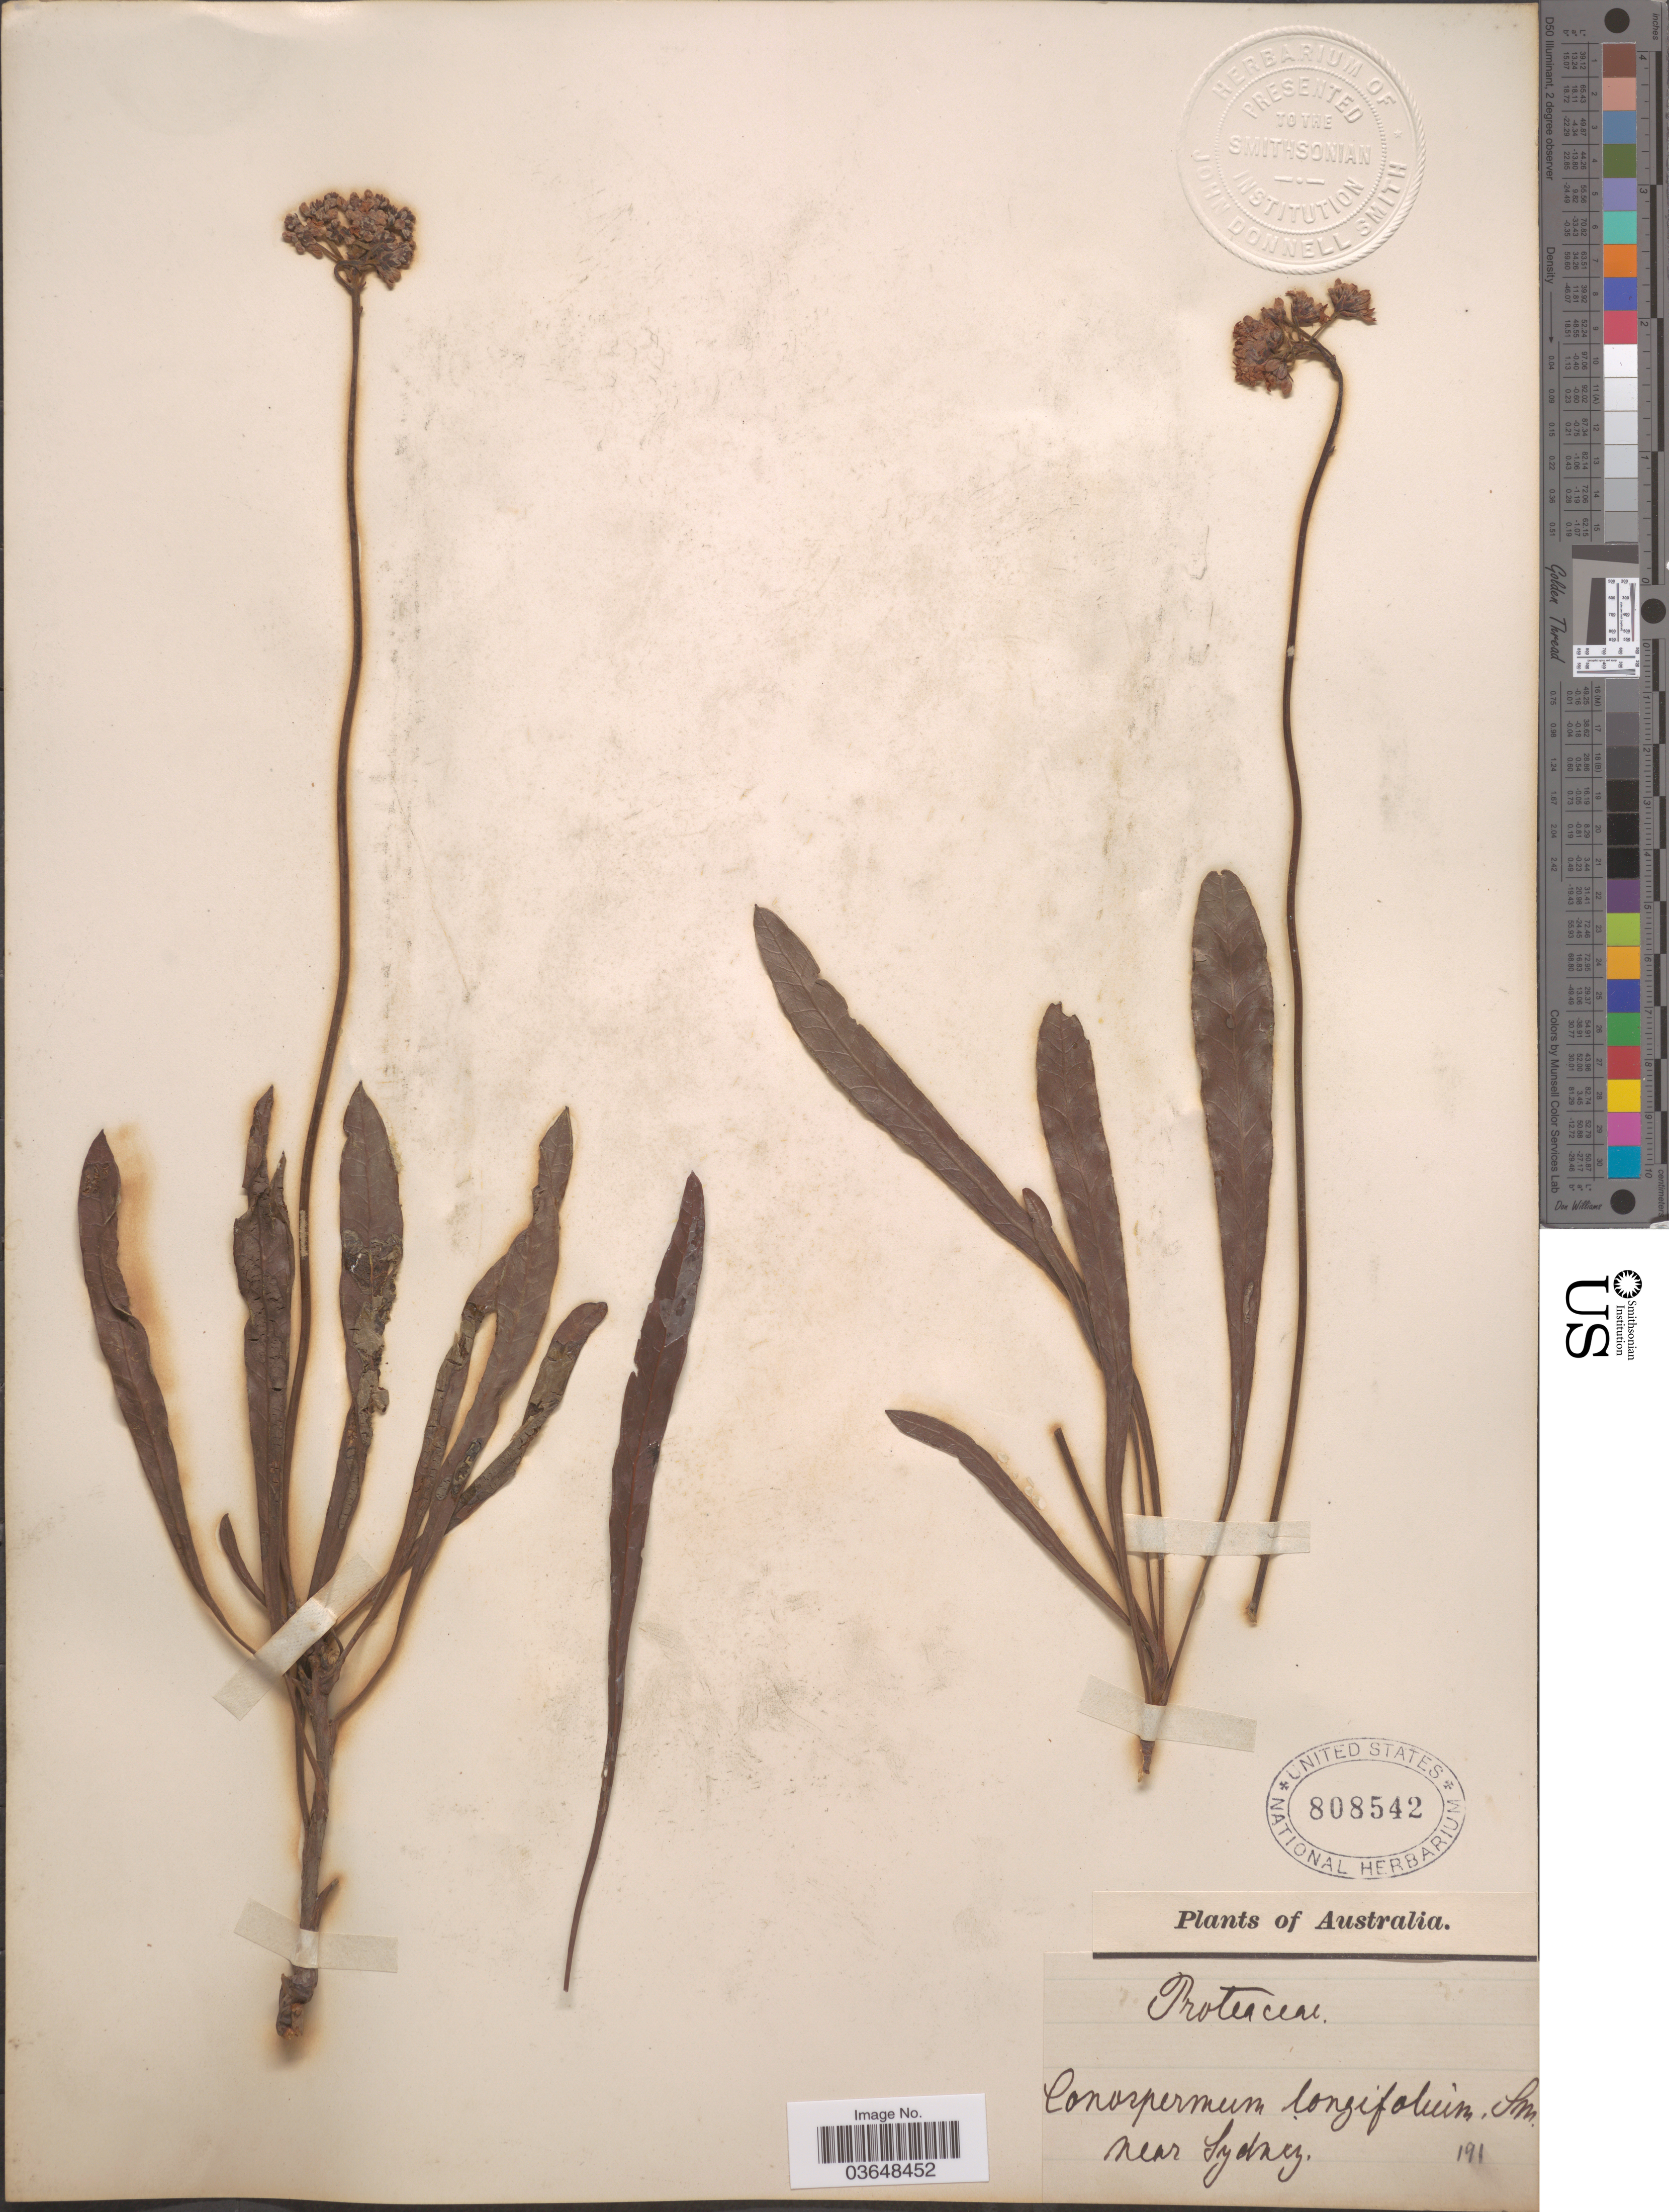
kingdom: Plantae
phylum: Tracheophyta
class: Magnoliopsida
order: Proteales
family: Proteaceae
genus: Conospermum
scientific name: Conospermum longifolium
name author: Sm.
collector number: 191?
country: Australia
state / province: New South Wales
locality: Near Sydney.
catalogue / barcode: US 808542